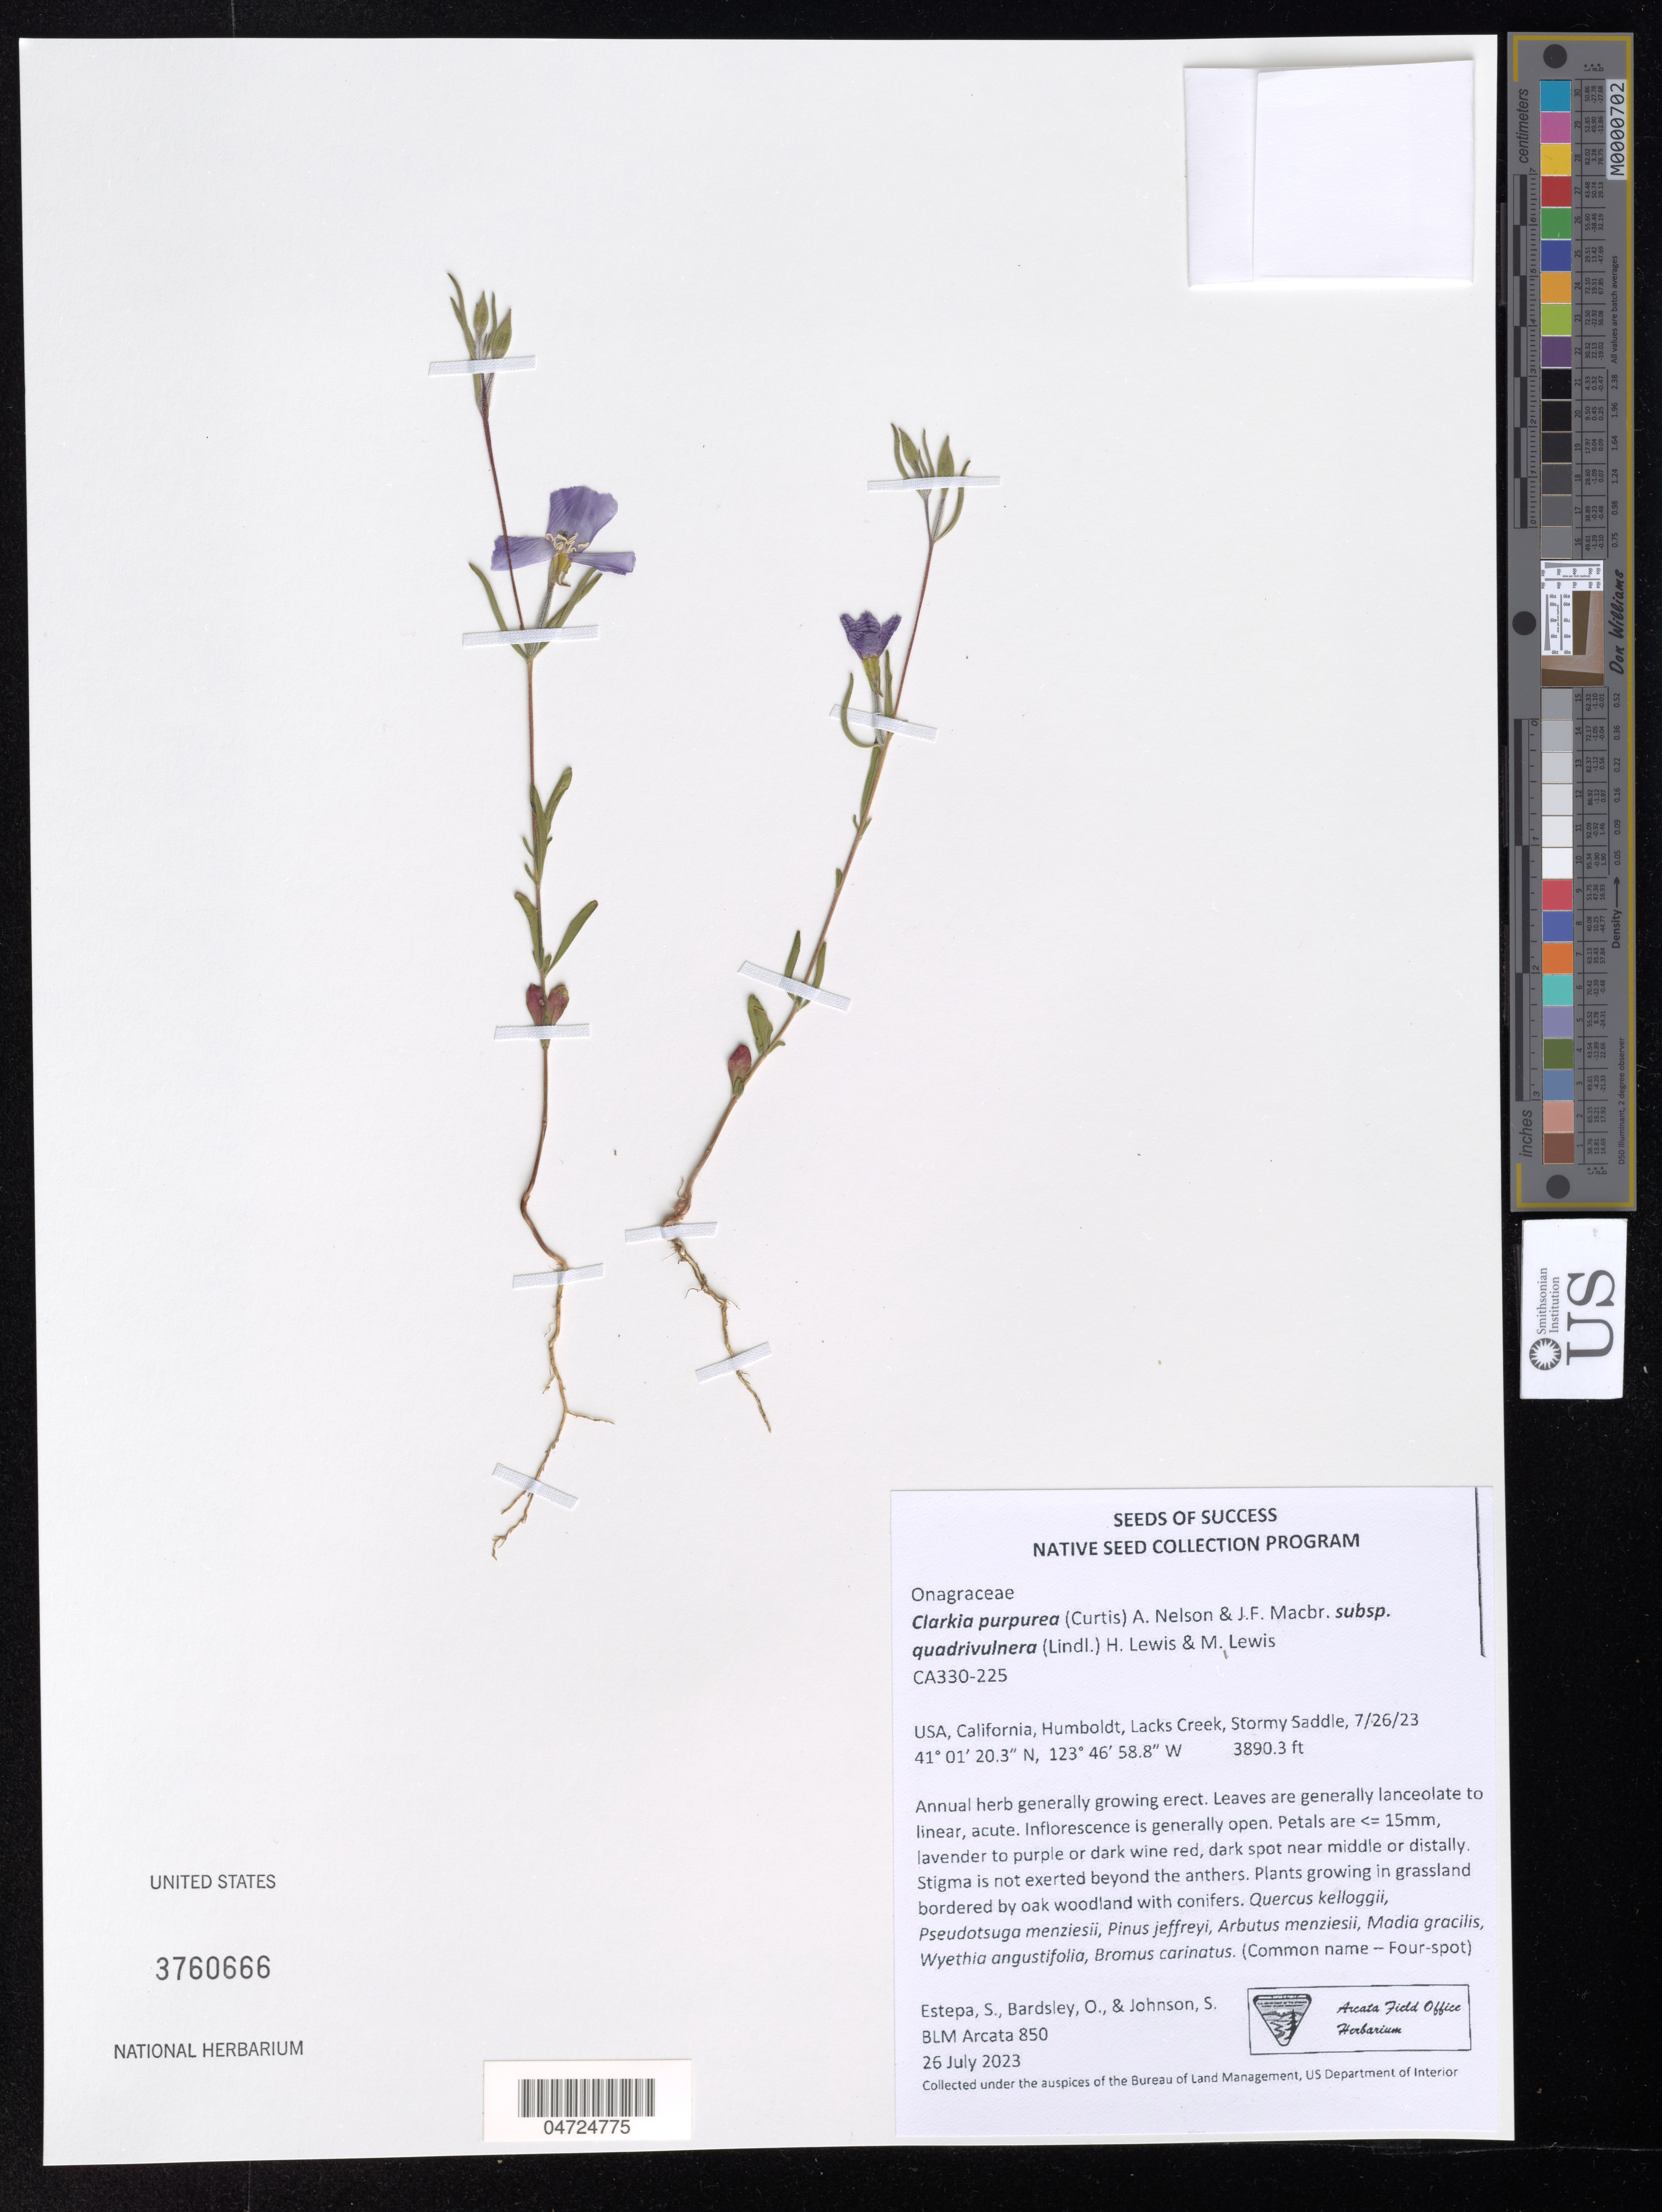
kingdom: Plantae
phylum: Tracheophyta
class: Magnoliopsida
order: Myrtales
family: Onagraceae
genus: Clarkia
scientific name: Clarkia purpurea subsp. quadrivulnera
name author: (Douglas) H.F. Lewis & M.R. Lewis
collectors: S. Estepa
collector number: CA330-225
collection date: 2023-07-26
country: United States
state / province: California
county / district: Humboldt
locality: Humboldt, Lacks Creek, Stormy Saddle.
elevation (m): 1185.8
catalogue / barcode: US 3760666